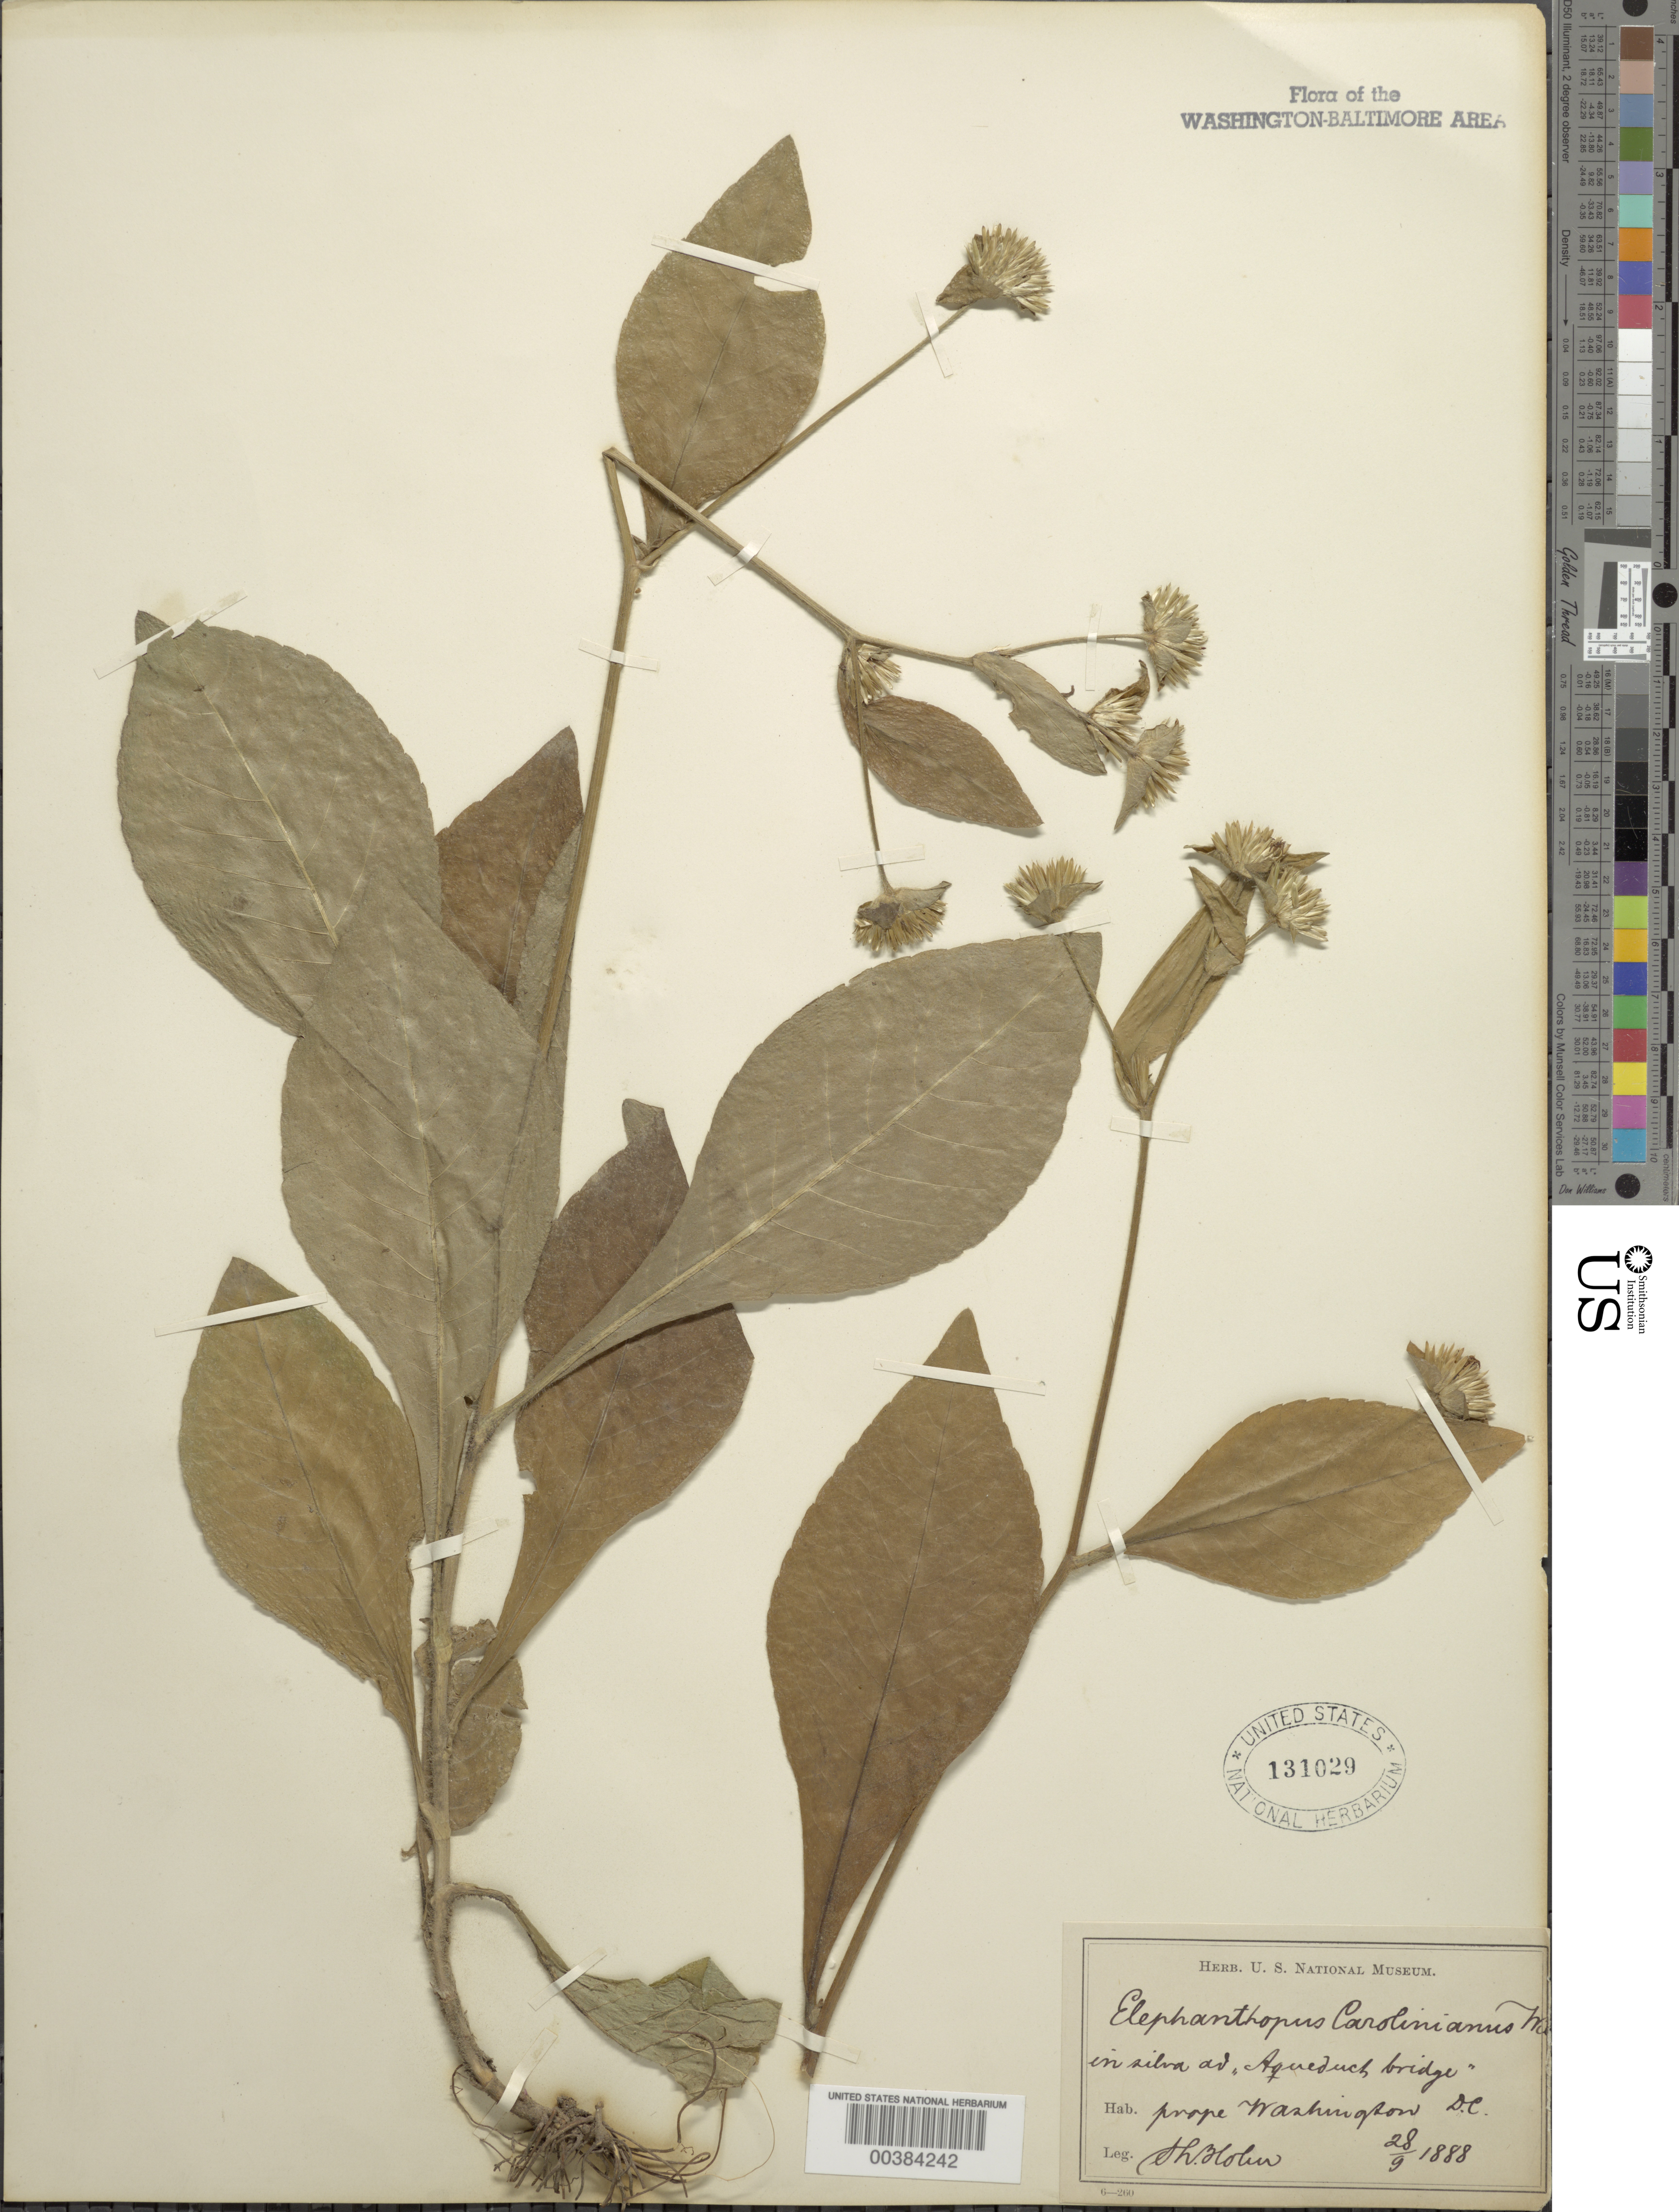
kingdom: Plantae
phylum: Tracheophyta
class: Magnoliopsida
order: Asterales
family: Asteraceae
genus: Elephantopus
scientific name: Elephantopus carolinianus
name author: Raeusch.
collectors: T. Holm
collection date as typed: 28 Sep 1888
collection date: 1888-09-28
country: United States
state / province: Virginia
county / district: Fairfax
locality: Forest near Aqueduct Bridge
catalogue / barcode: US 131029